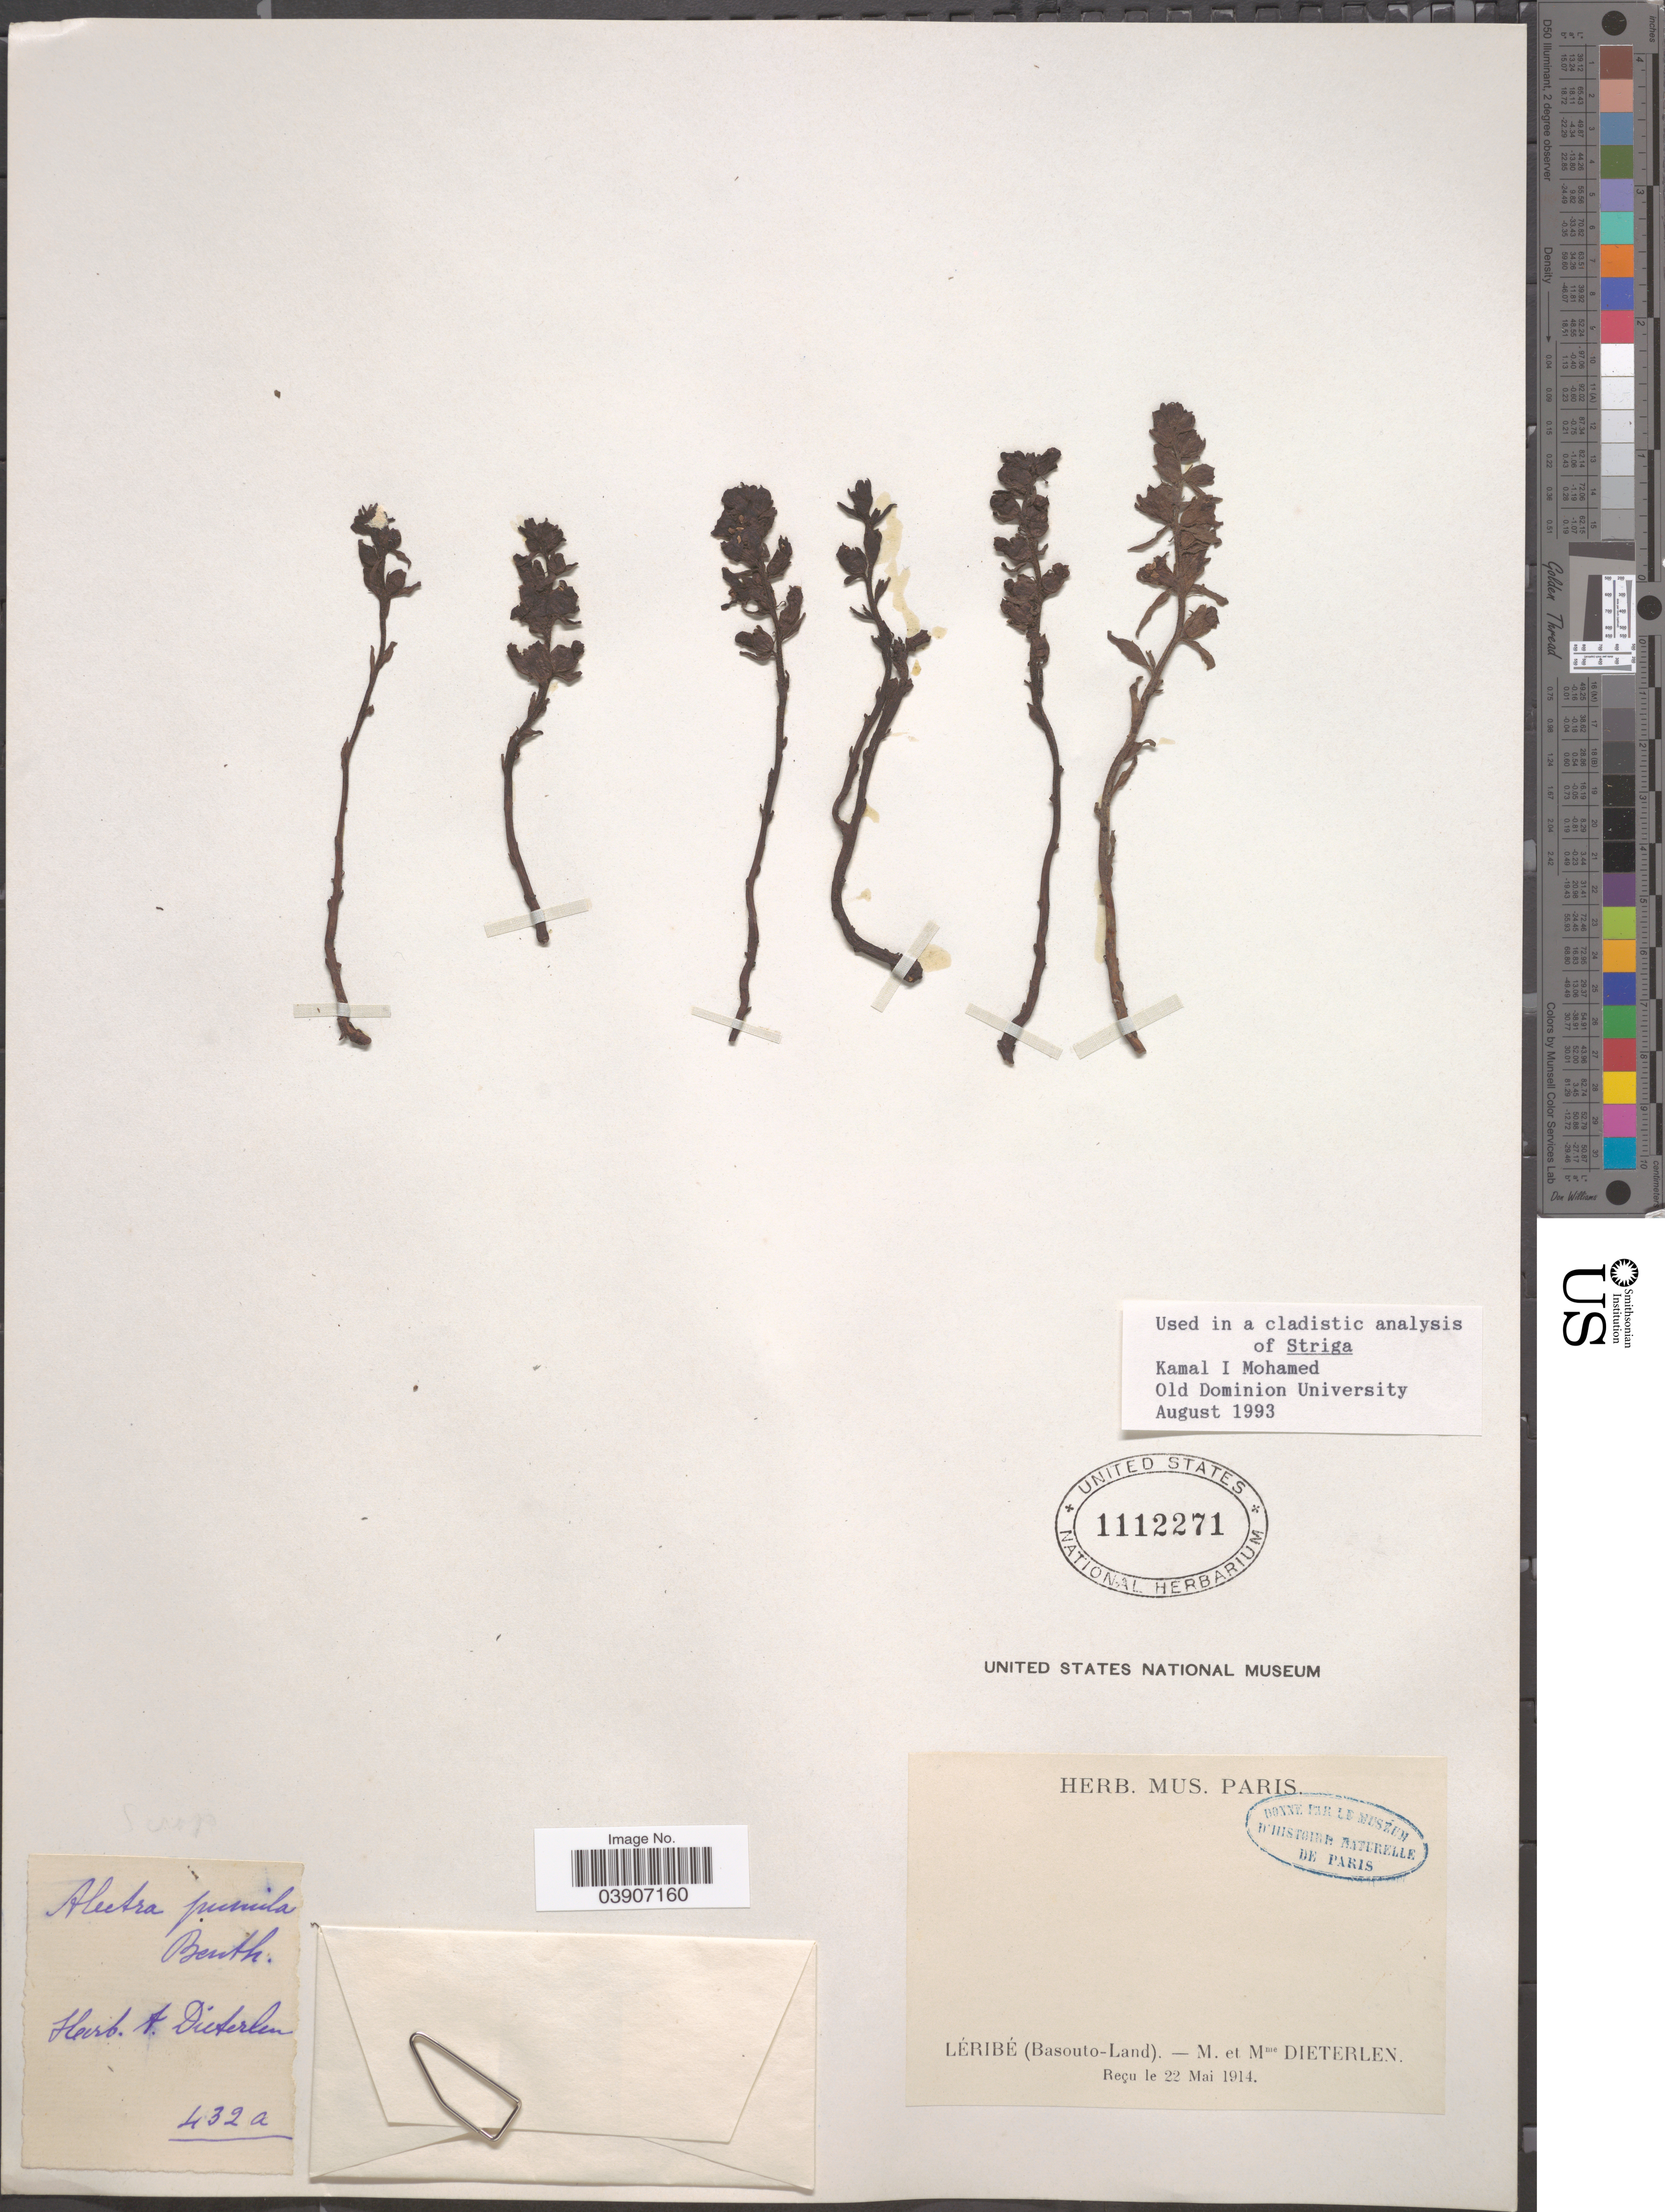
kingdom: Plantae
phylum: Tracheophyta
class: Magnoliopsida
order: Lamiales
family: Orobanchaceae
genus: Alectra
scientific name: Alectra pumila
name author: Benth.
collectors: M. Dieterlen & A. Dieterlen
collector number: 432a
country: Lesotho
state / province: Leribe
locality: Basouto-Land.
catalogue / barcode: US 1112271